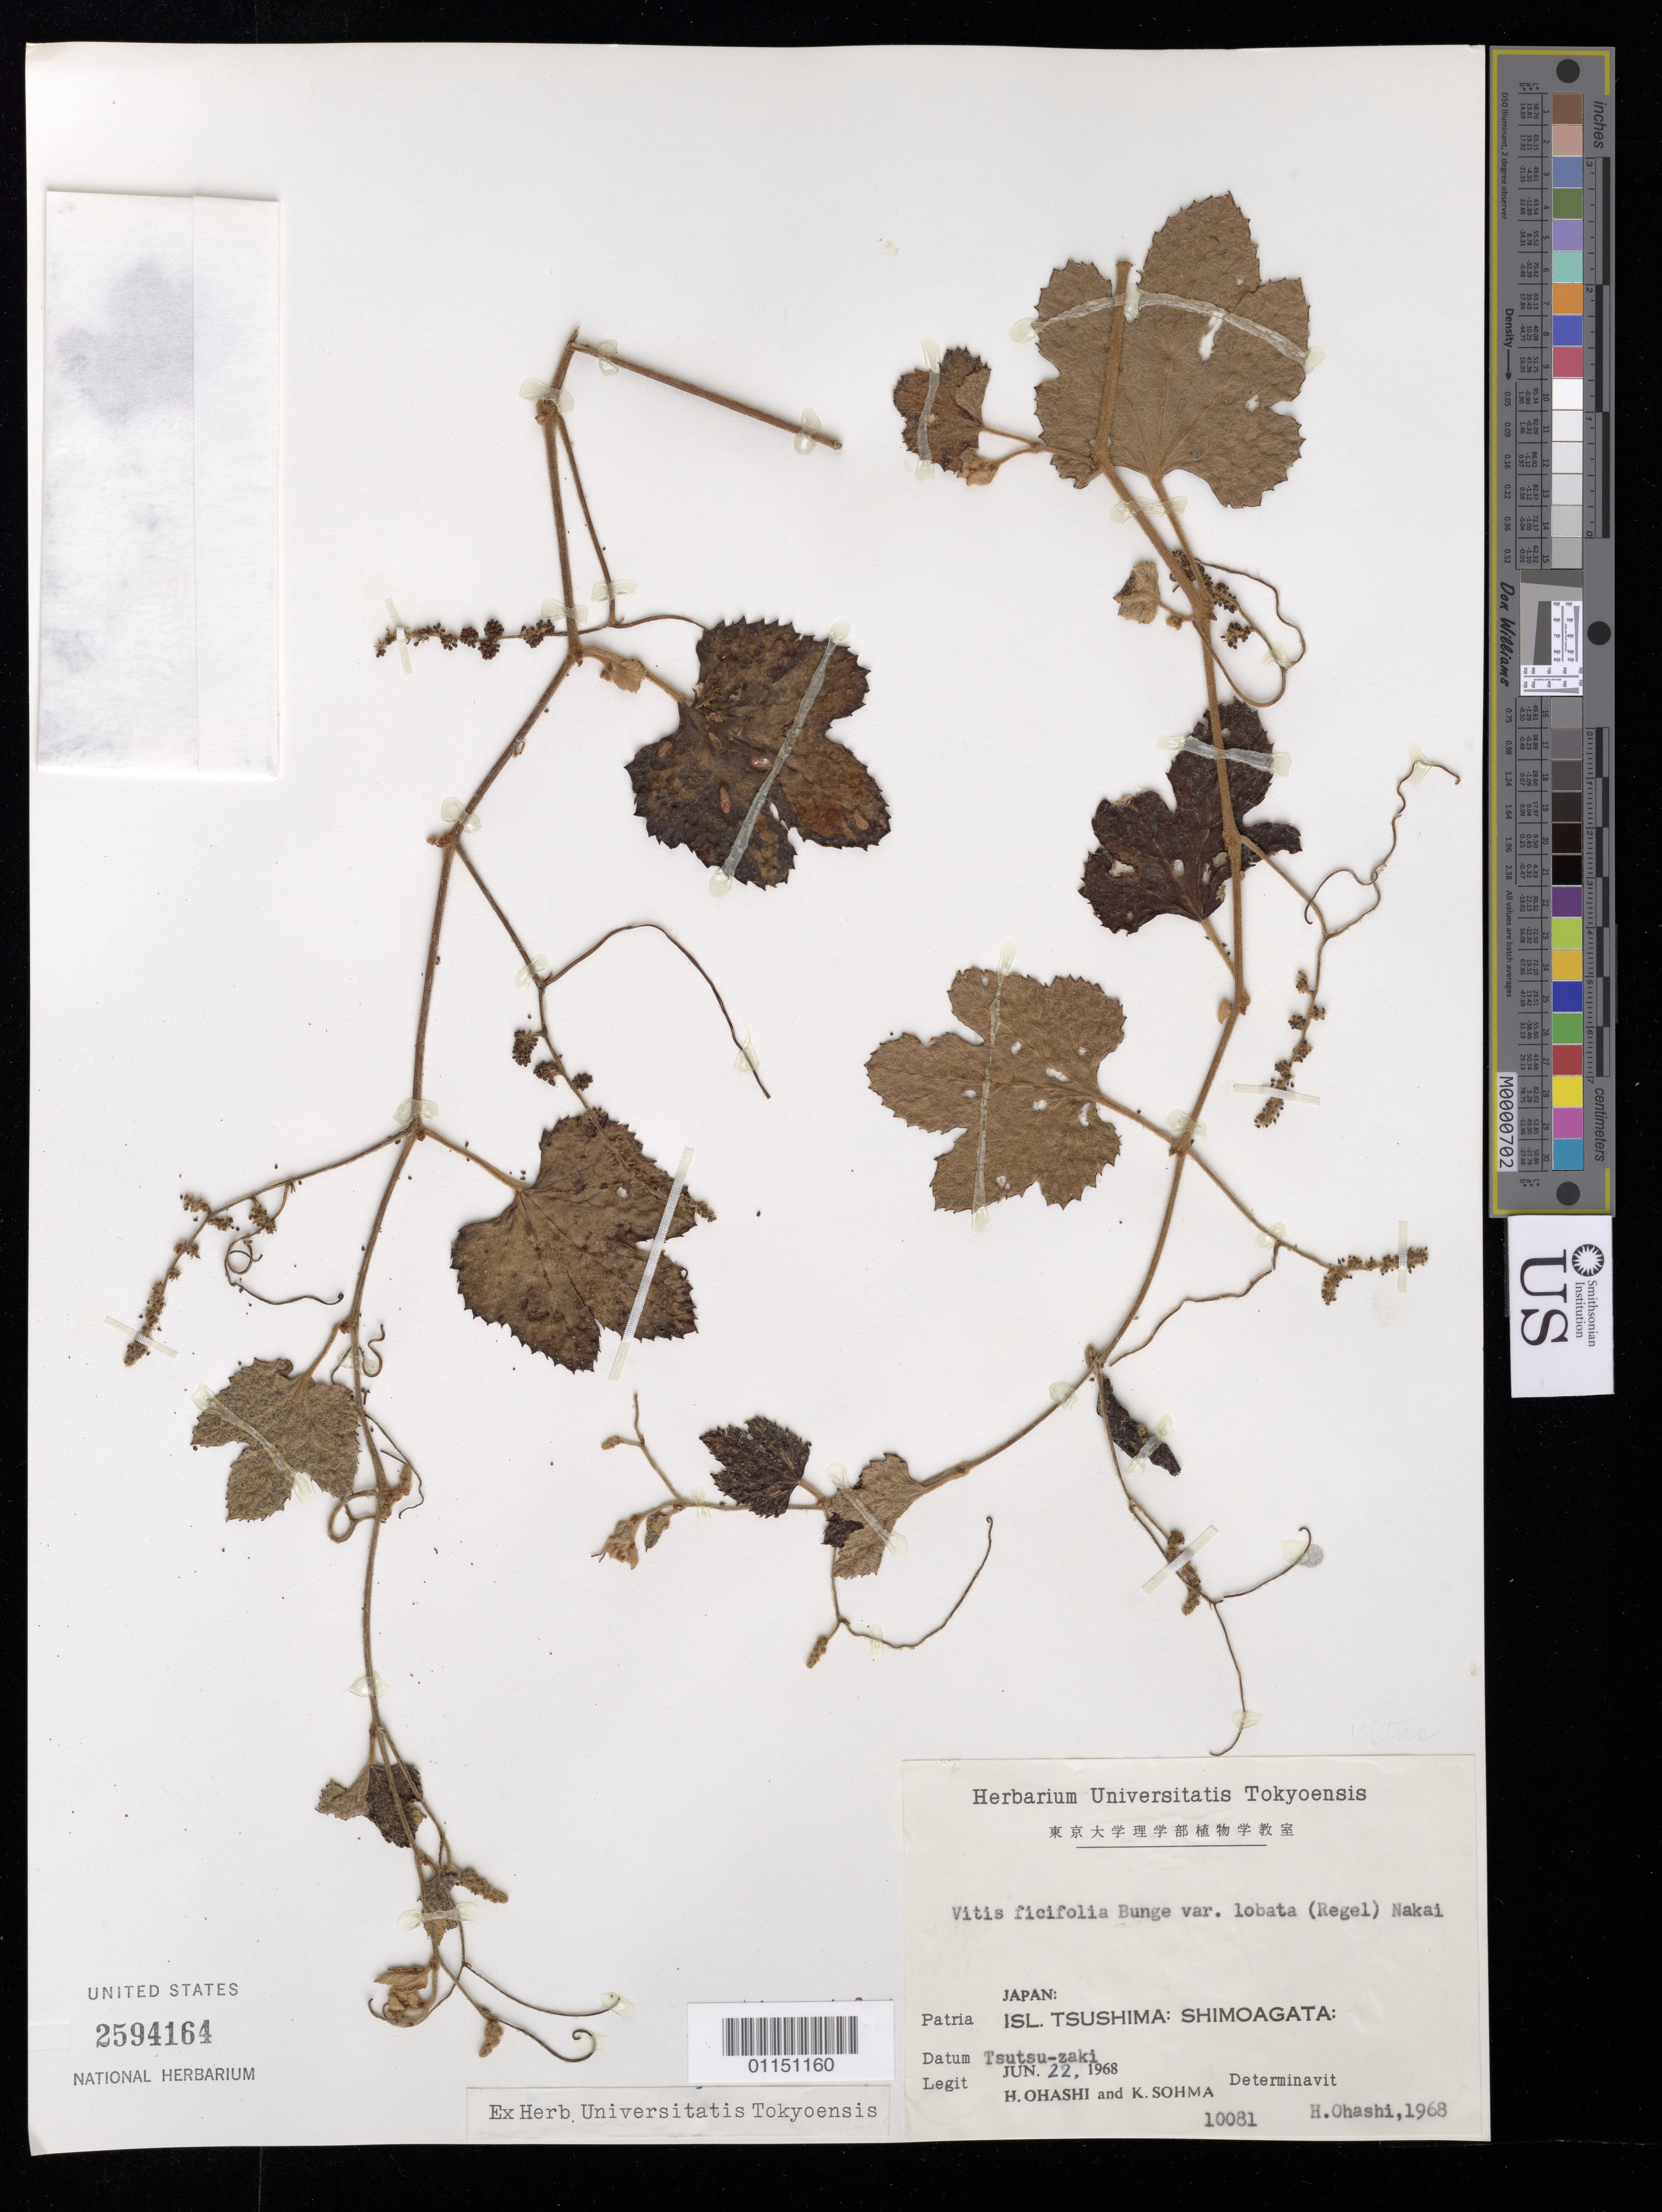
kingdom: Plantae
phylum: Tracheophyta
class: Magnoliopsida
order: Vitales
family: Vitaceae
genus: Vitis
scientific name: Vitis ficifolia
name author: Bunge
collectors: H. Ohashi & K. Sohma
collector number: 10081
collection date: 1968-06-22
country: Japan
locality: Isl. Tsushima: Shimoagata.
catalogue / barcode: US 2594164